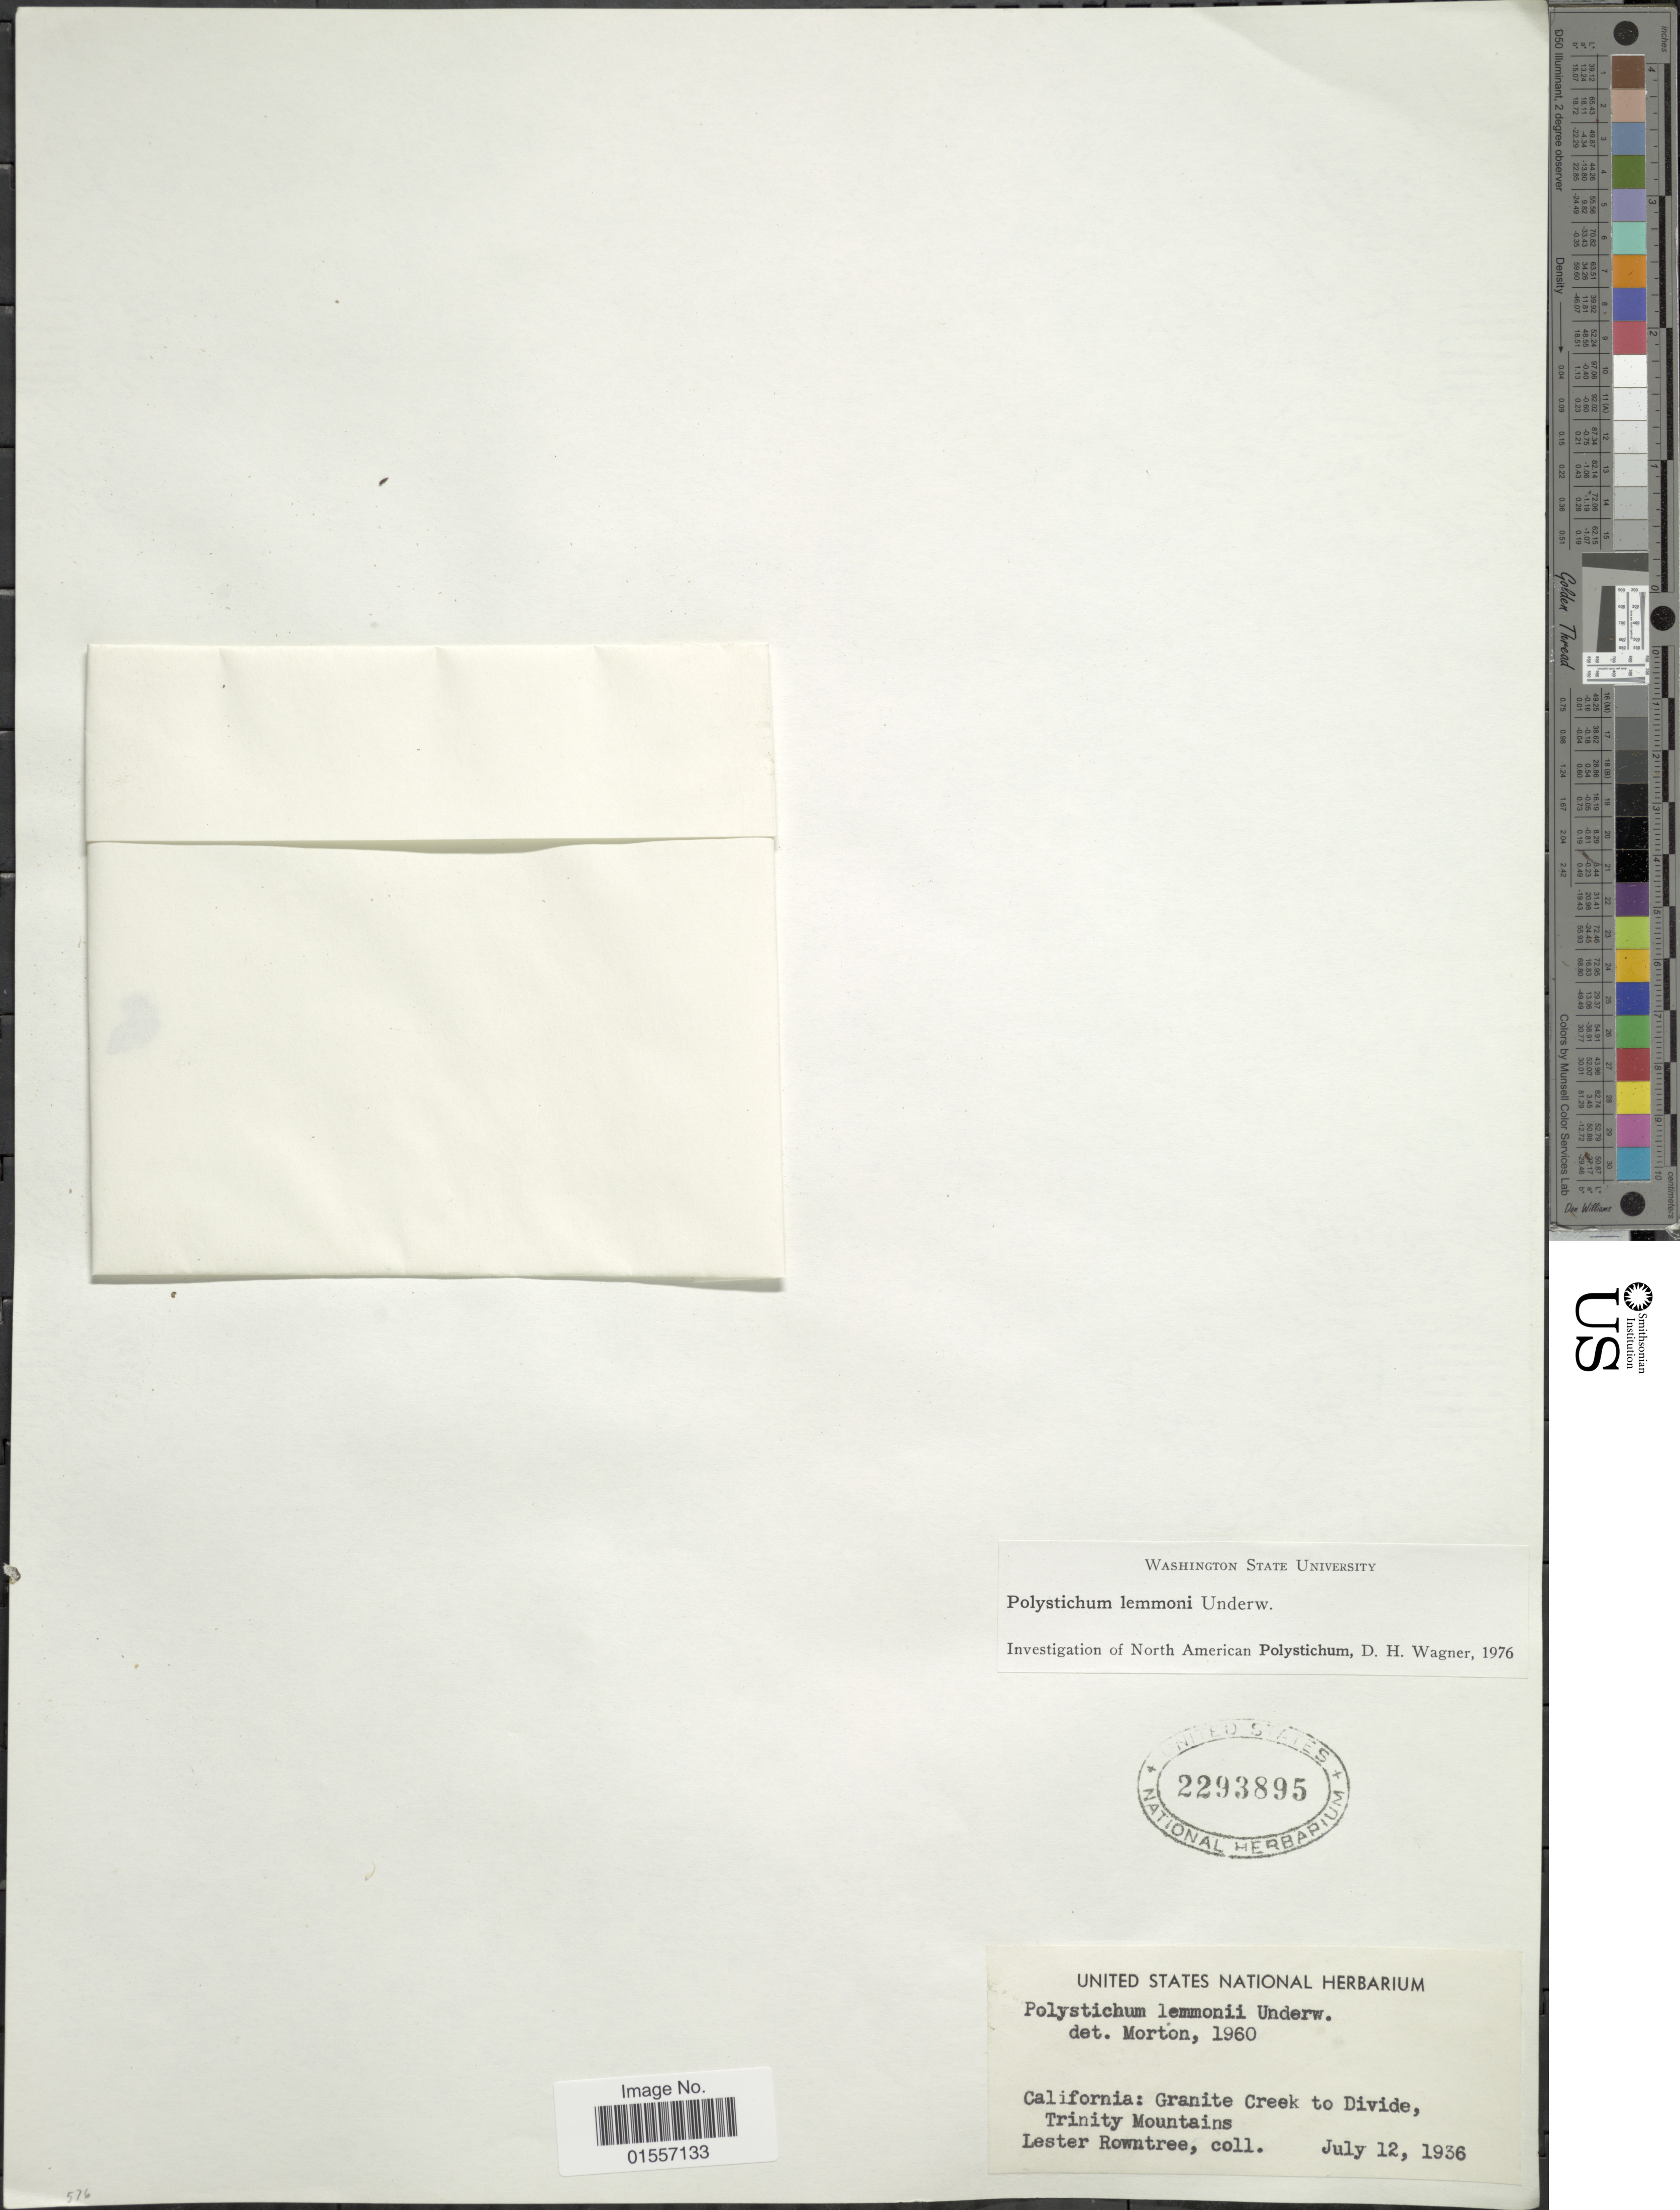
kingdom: Plantae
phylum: Tracheophyta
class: Polypodiopsida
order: Polypodiales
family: Dryopteridaceae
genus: Polystichum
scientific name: Polystichum lemmonii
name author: Underw.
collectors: L. Rowntree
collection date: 1936-07-12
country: United States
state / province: California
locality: Granite Creek to Divide, Trinity Mountains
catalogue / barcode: US 2293895